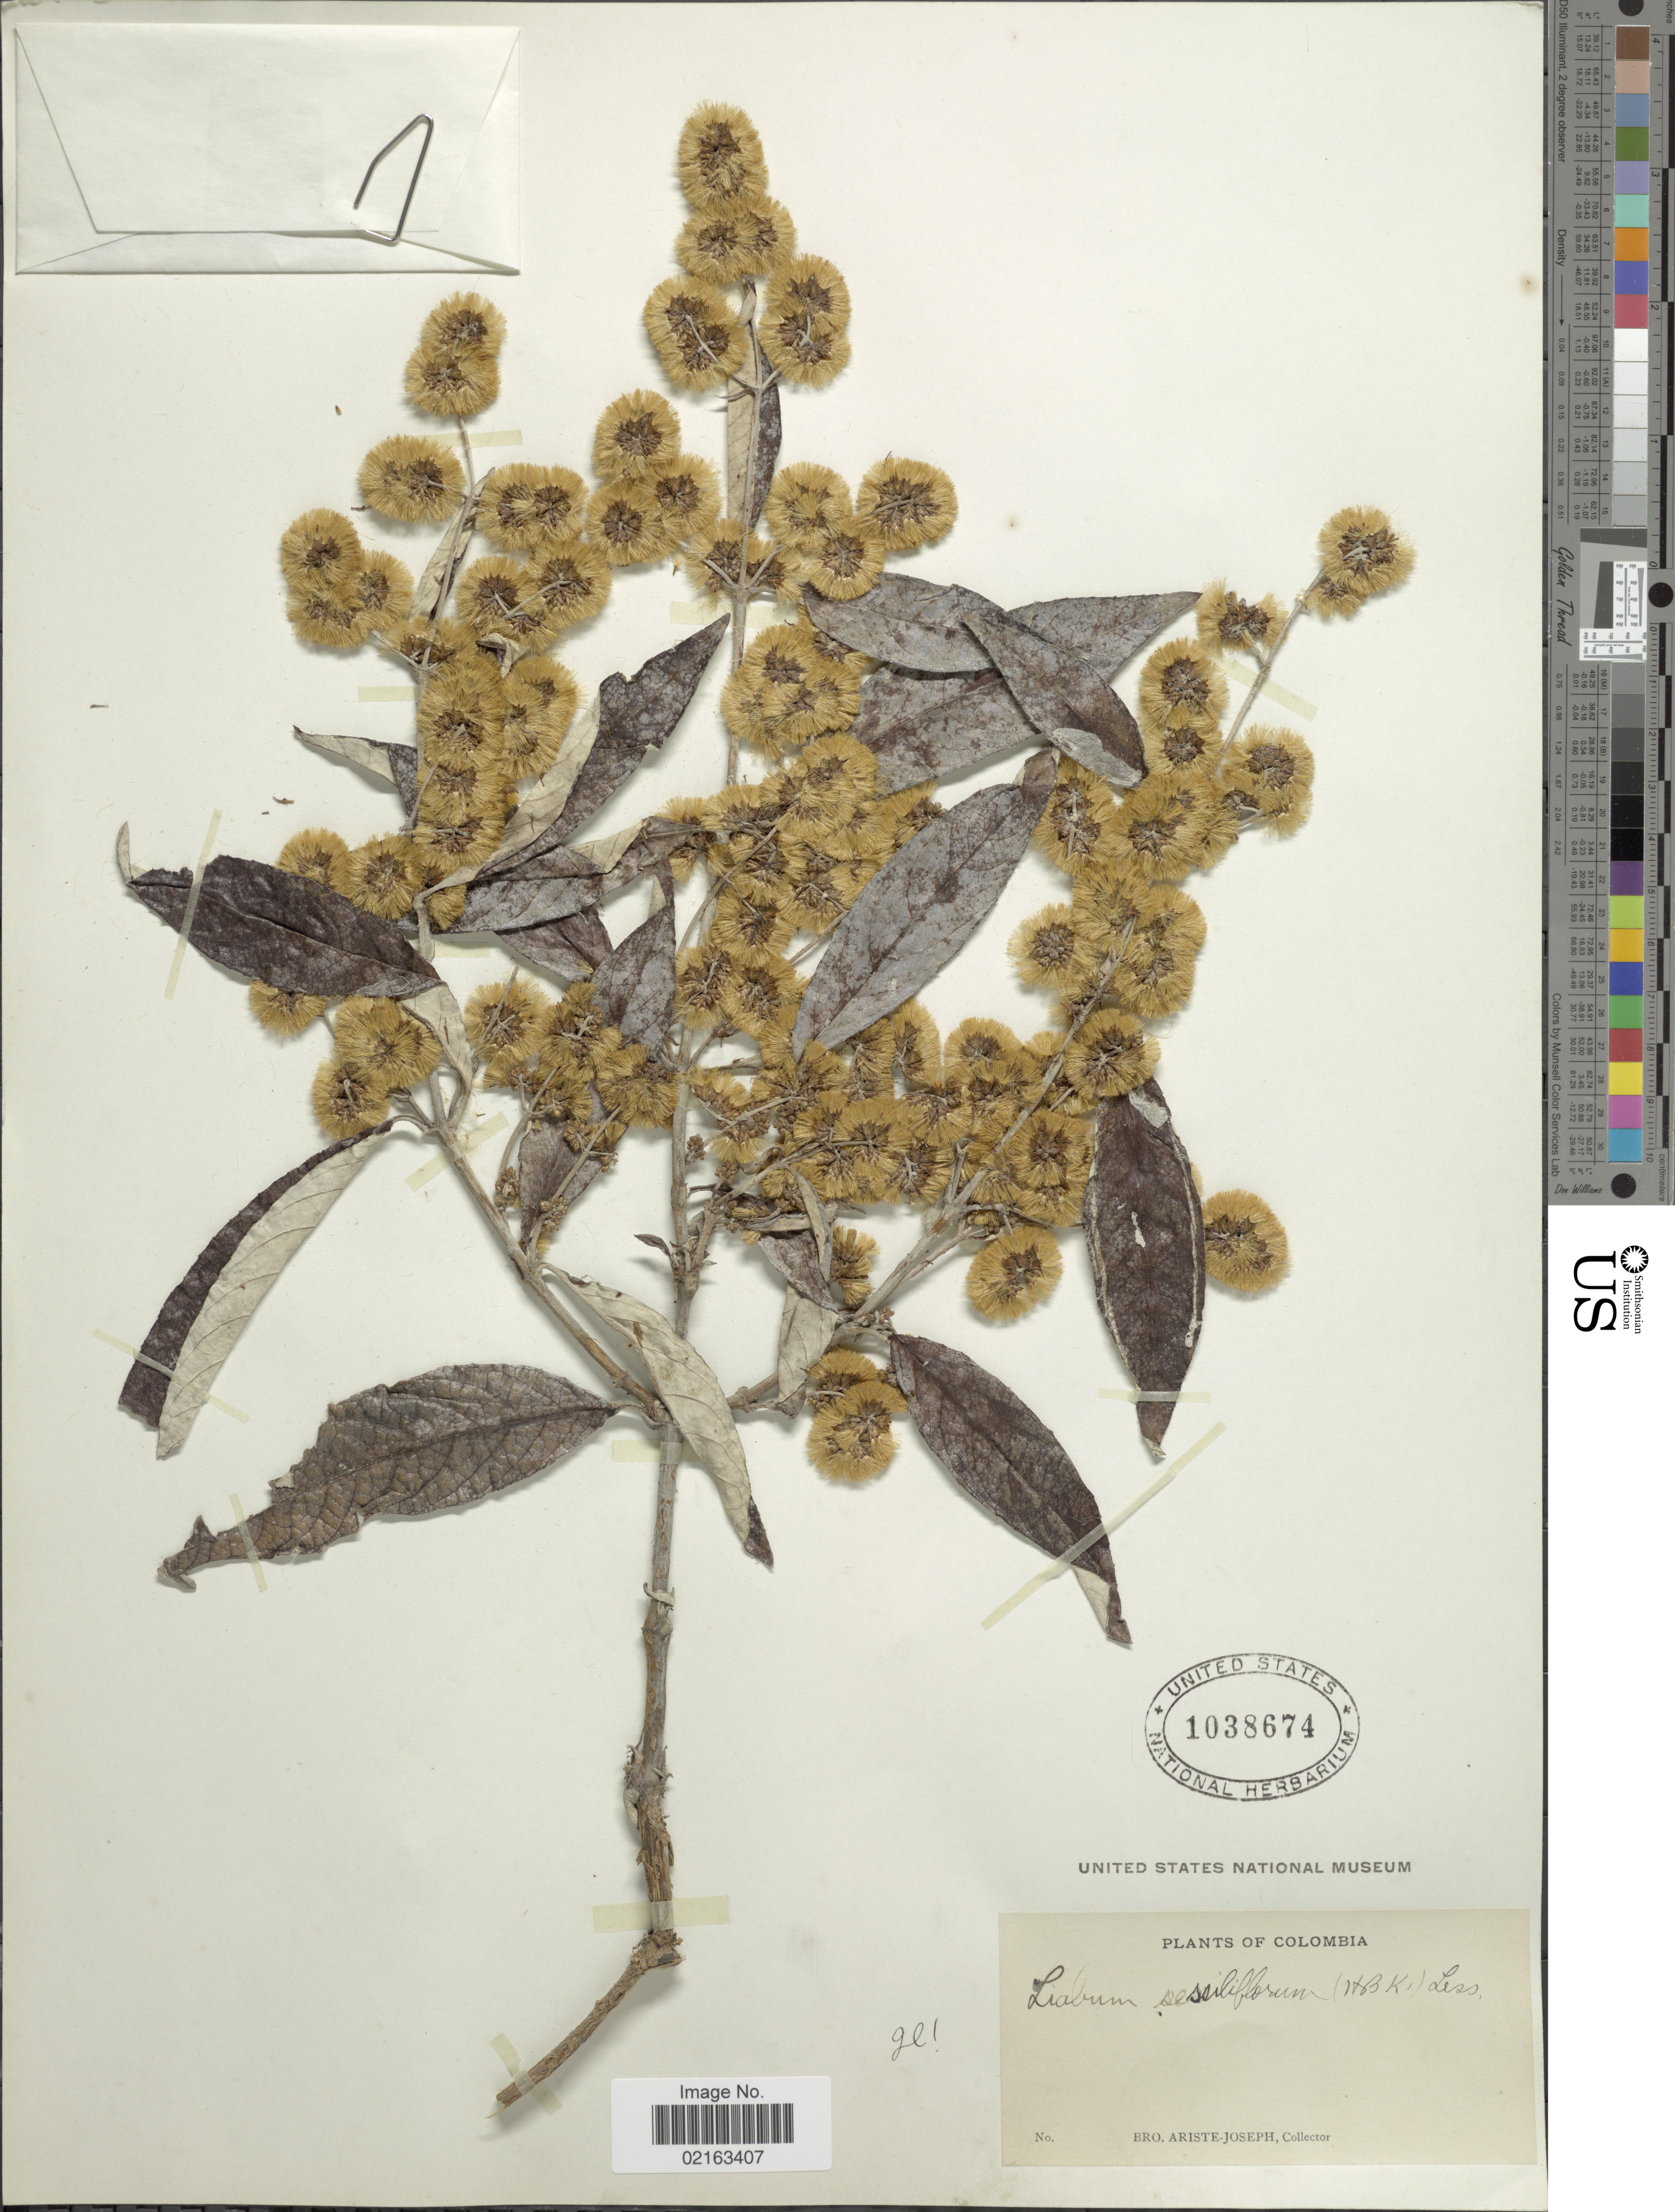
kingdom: Plantae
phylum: Tracheophyta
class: Magnoliopsida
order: Asterales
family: Asteraceae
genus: Oligactis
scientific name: Oligactis sessiliflora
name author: (Kunth) H. Rob. & Brettell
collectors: Bro. Ariste-Joseph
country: Colombia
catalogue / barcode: US 1038674